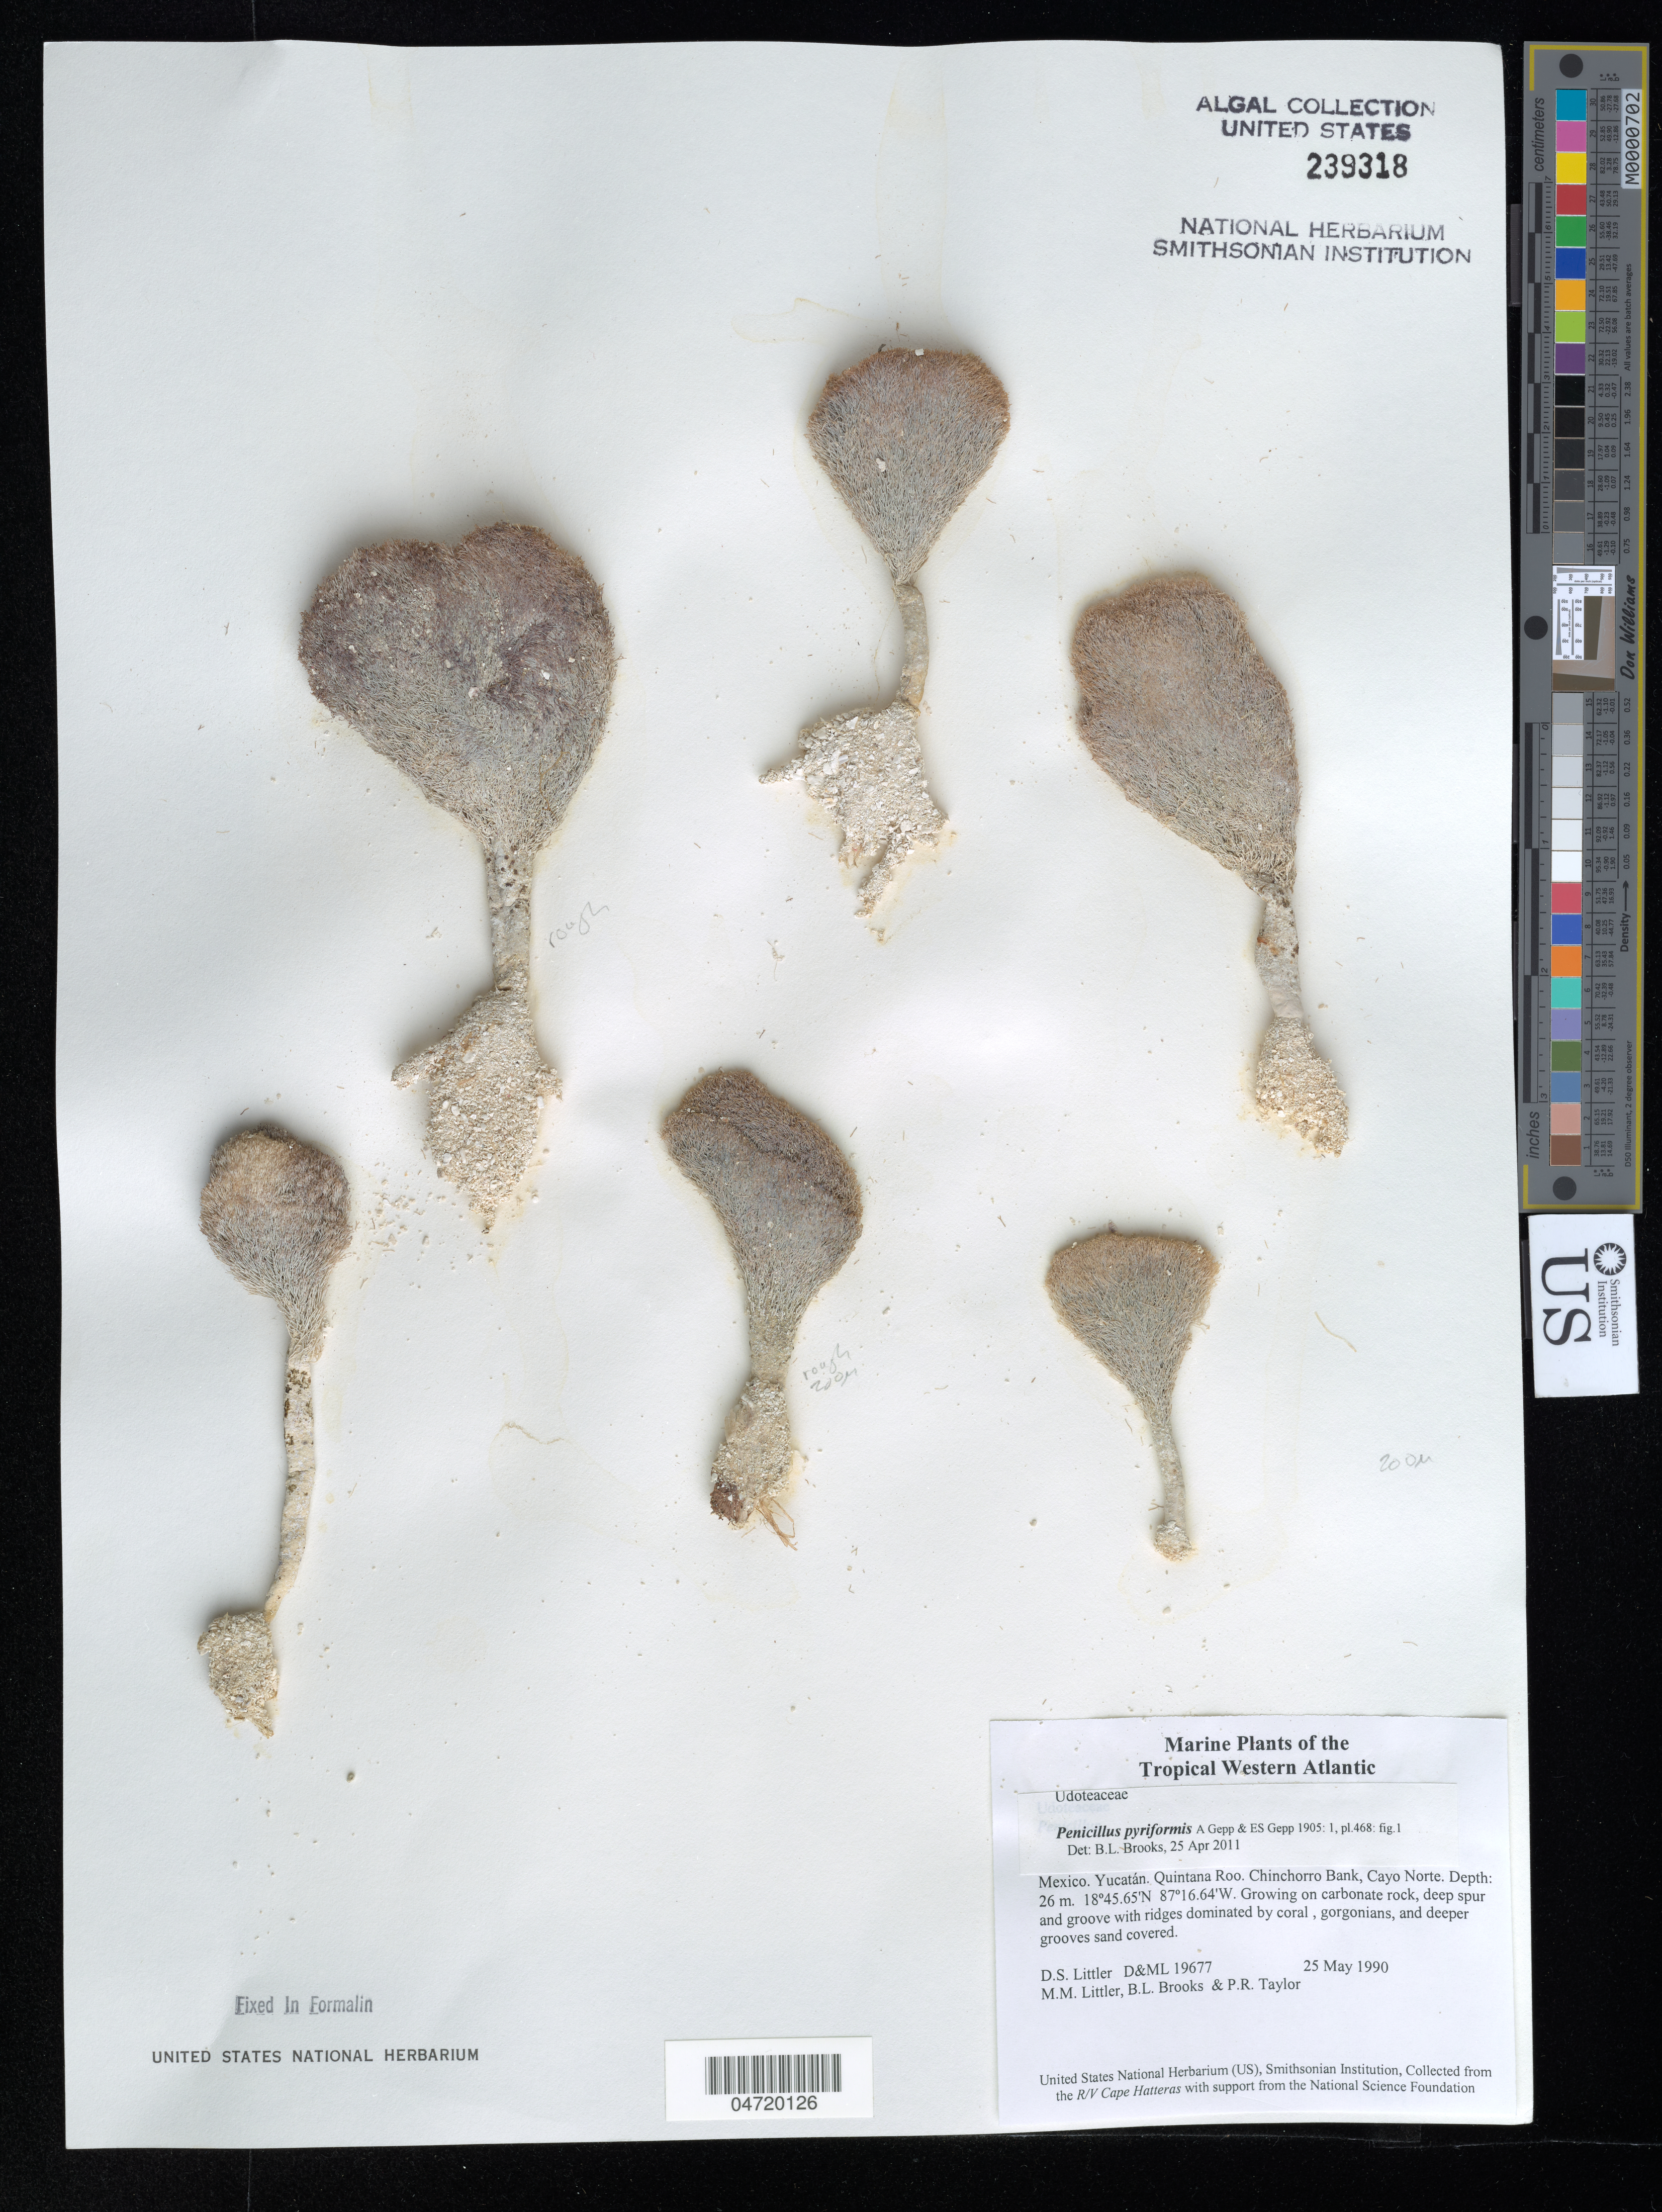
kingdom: Plantae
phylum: Chlorophyta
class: Ulvophyceae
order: Bryopsidales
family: Udoteaceae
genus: Penicillus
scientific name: Penicillus pyriformis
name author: A. Gepp & E. Gepp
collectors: D. S. Littler, M. M. Littler, B. Brooks & P. R. Taylor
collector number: D&ML 19677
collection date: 1990-05-25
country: Mexico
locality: The Tropical Western Atlantic. Yucatán. Quintana Roo. Chinchorro Bank, Cayo Norte.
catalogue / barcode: US 239318